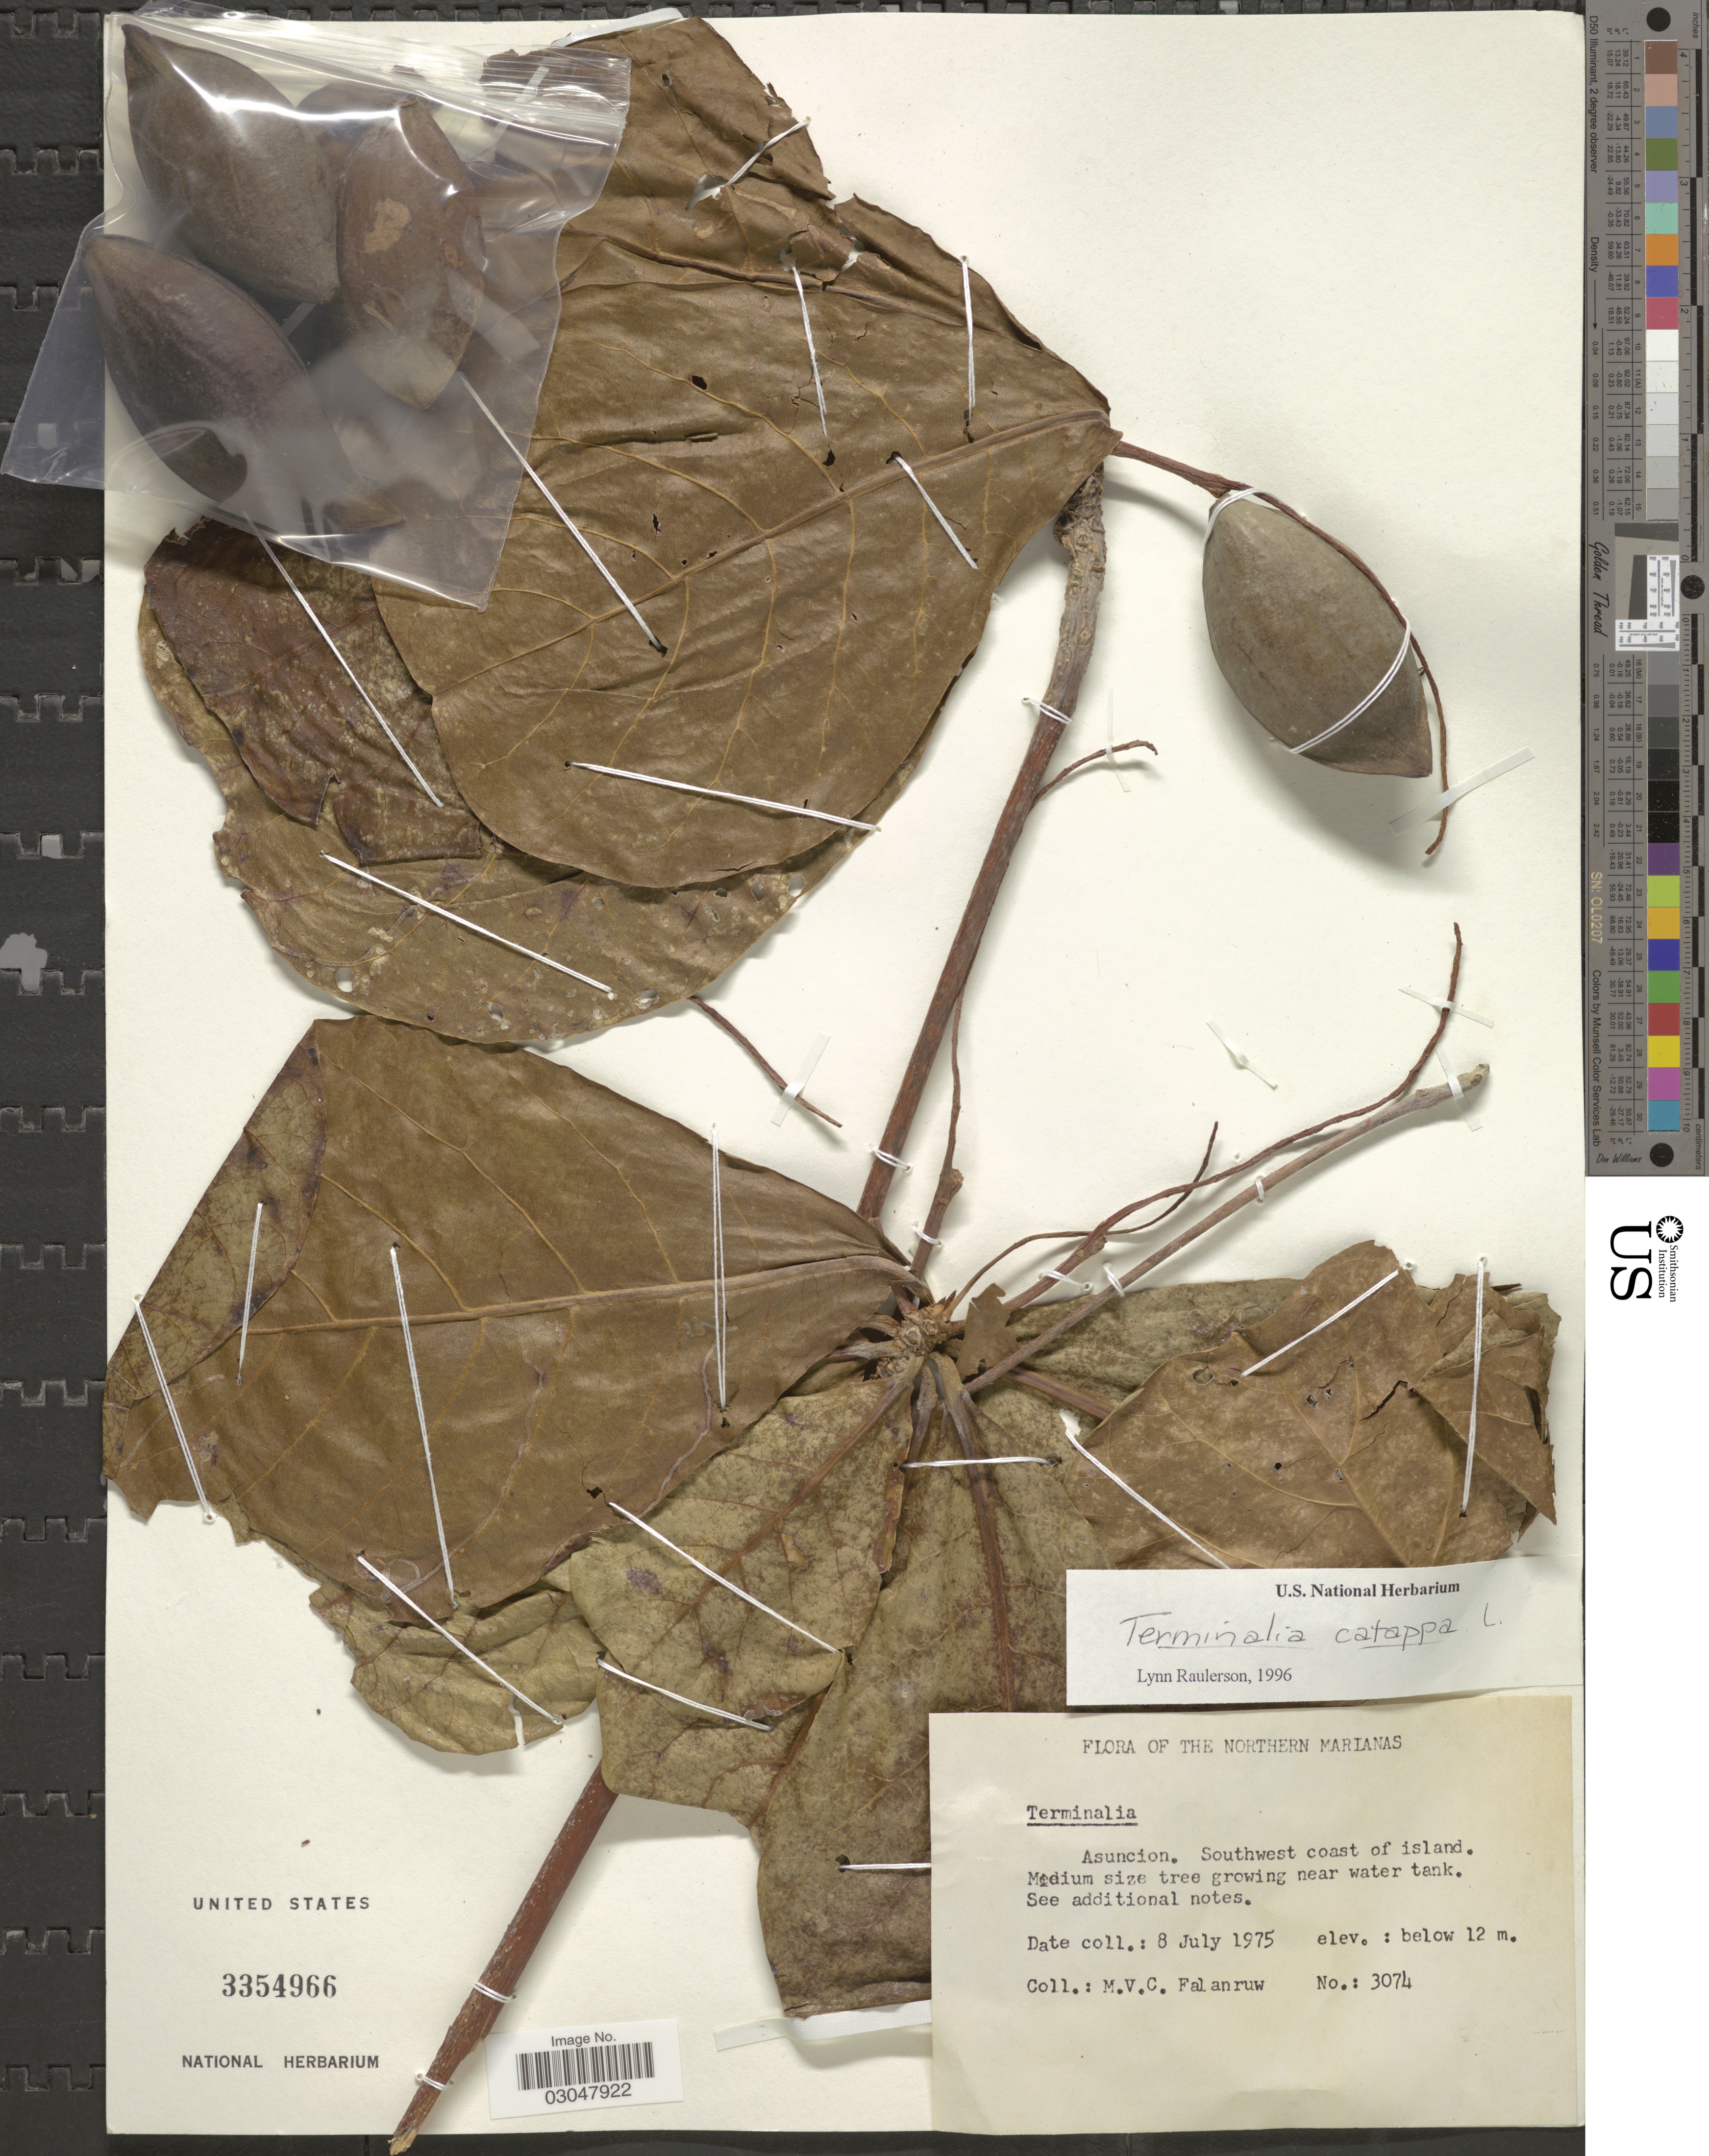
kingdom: Plantae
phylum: Tracheophyta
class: Magnoliopsida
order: Myrtales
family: Combretaceae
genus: Terminalia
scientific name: Terminalia catappa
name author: L.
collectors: M. V. Falanruw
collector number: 3074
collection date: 1975-07-08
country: Northern Mariana Islands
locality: Northern Marianas. Asuncion. Southwest coast of island.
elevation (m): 12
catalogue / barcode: US 3354966